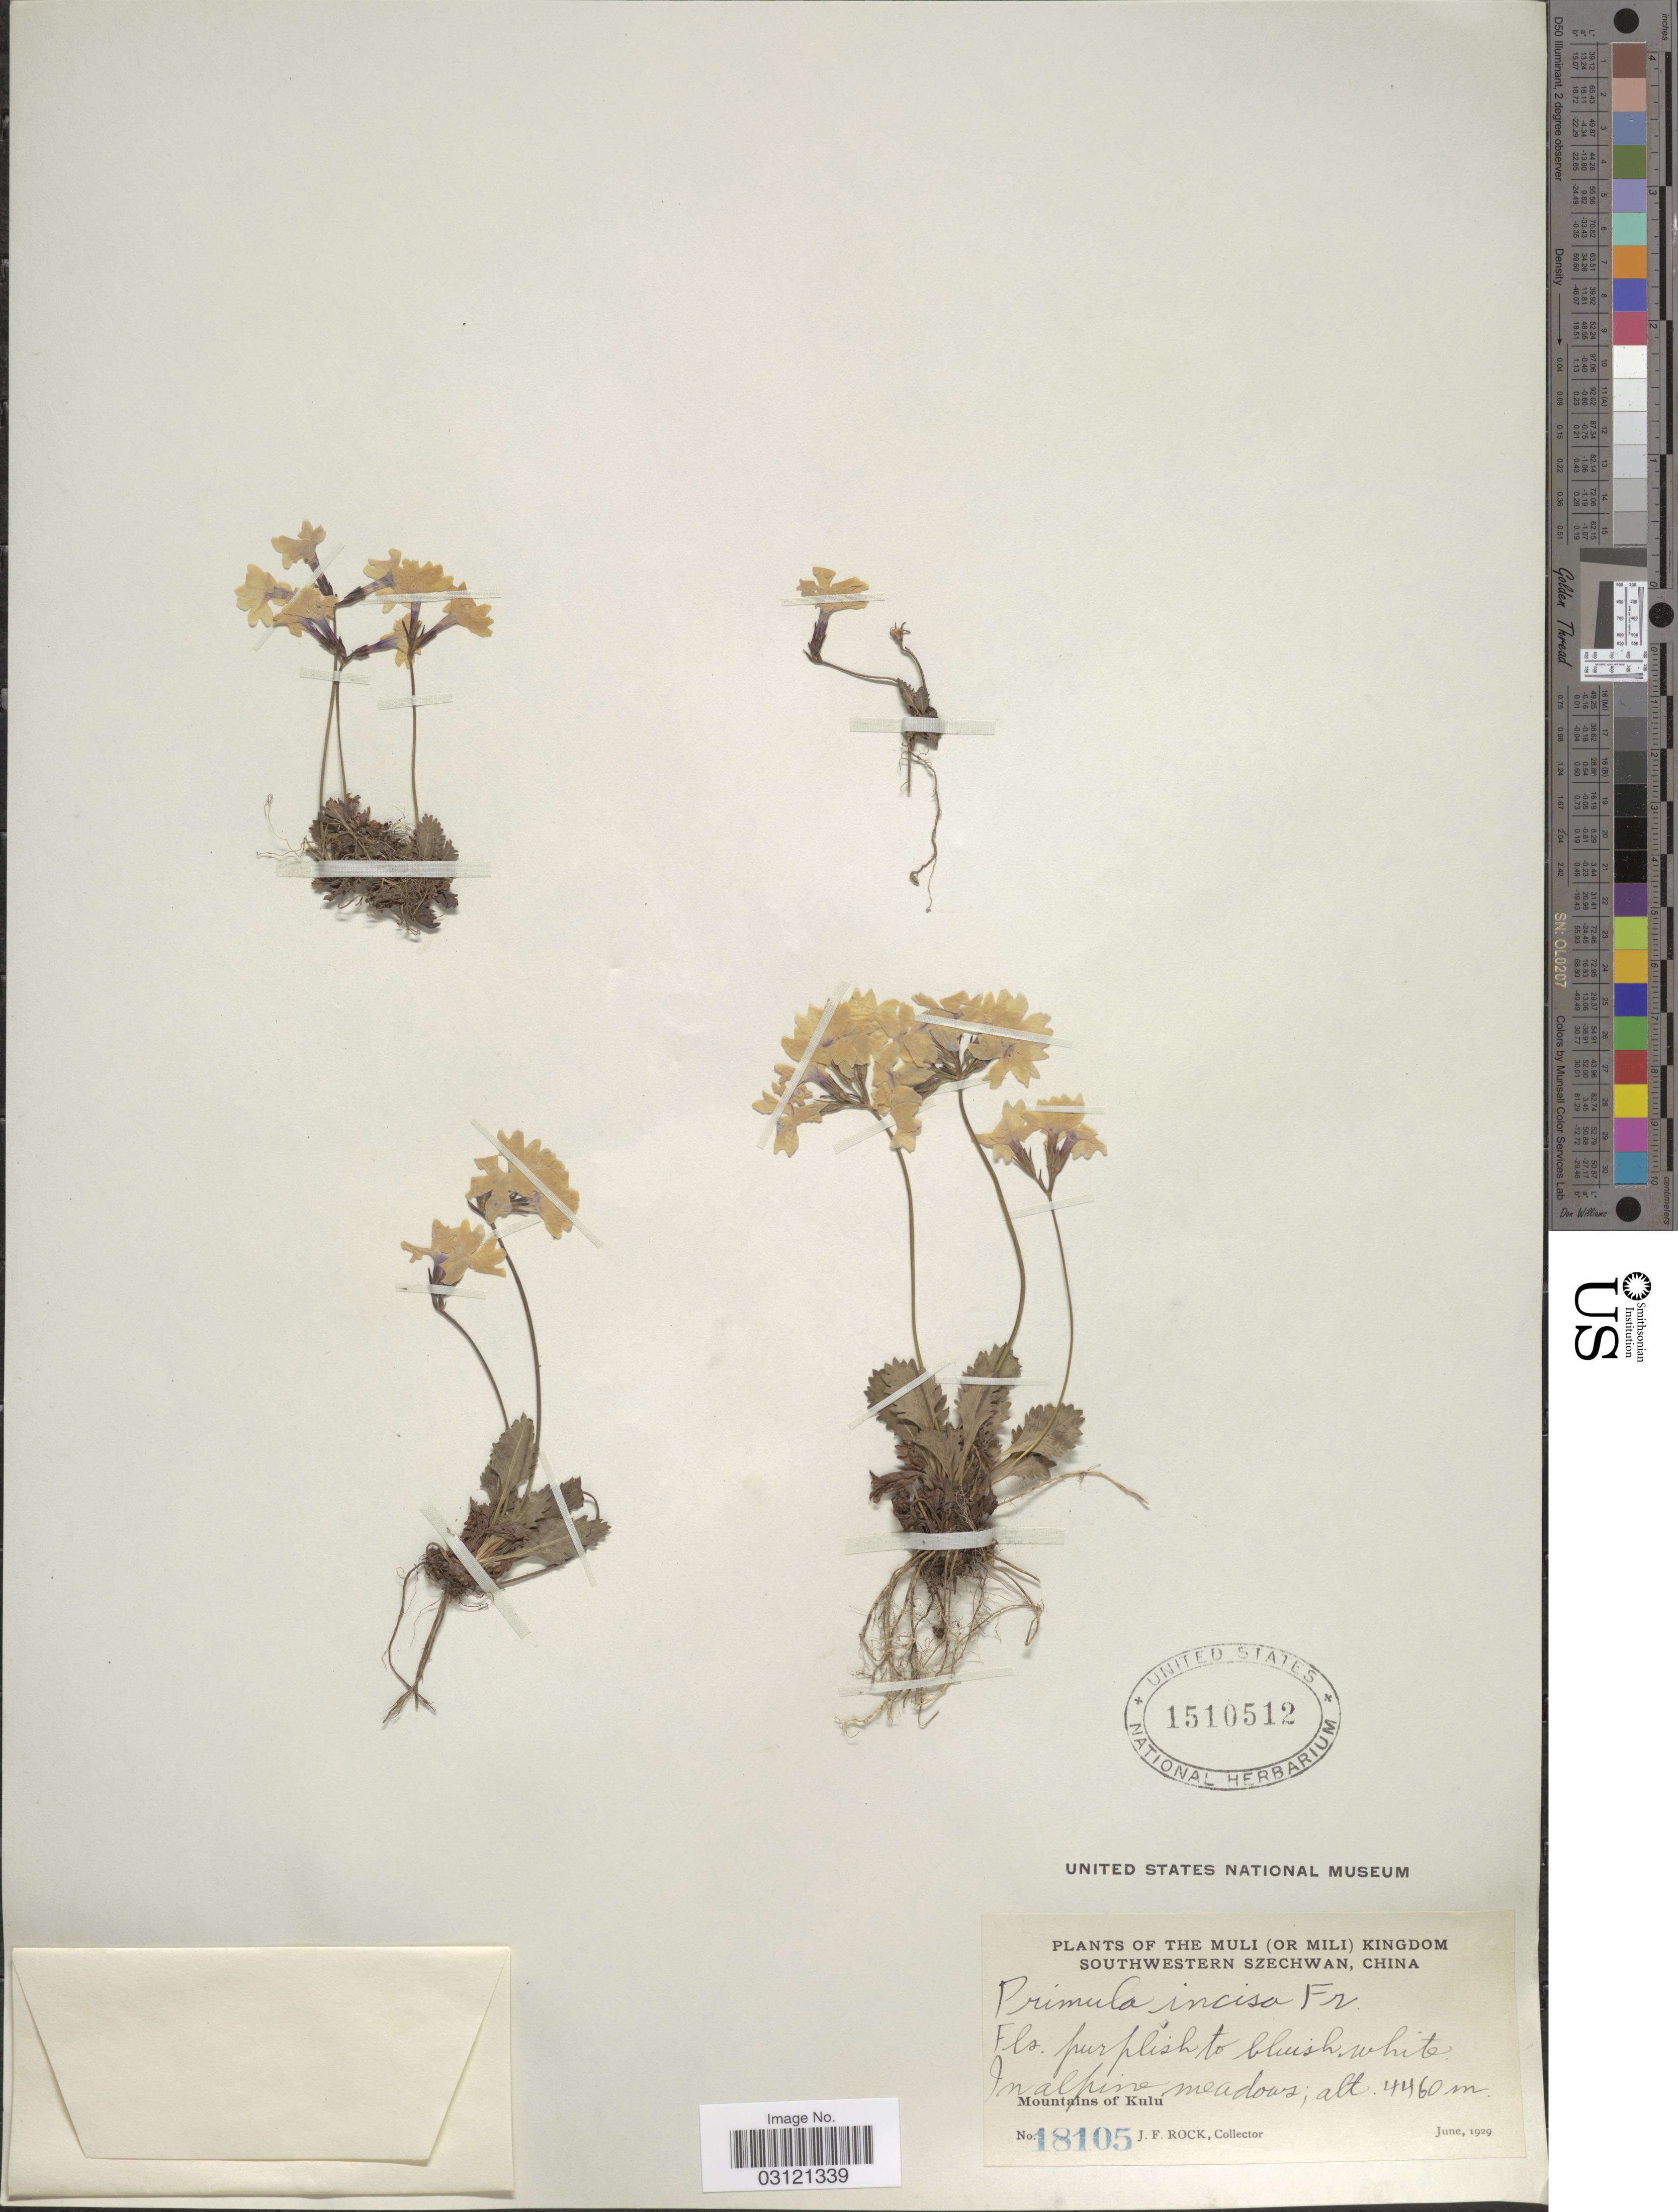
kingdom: Plantae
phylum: Tracheophyta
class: Magnoliopsida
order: Ericales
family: Primulaceae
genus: Primula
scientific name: Primula incisa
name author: Franch.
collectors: J. Rock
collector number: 18105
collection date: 1929-06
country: China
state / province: Sichuan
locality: The Muli (Or Mili) Kingdom, Southwestern Szechuan, China, Mountains of Kulu.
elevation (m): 4460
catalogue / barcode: US 1510512